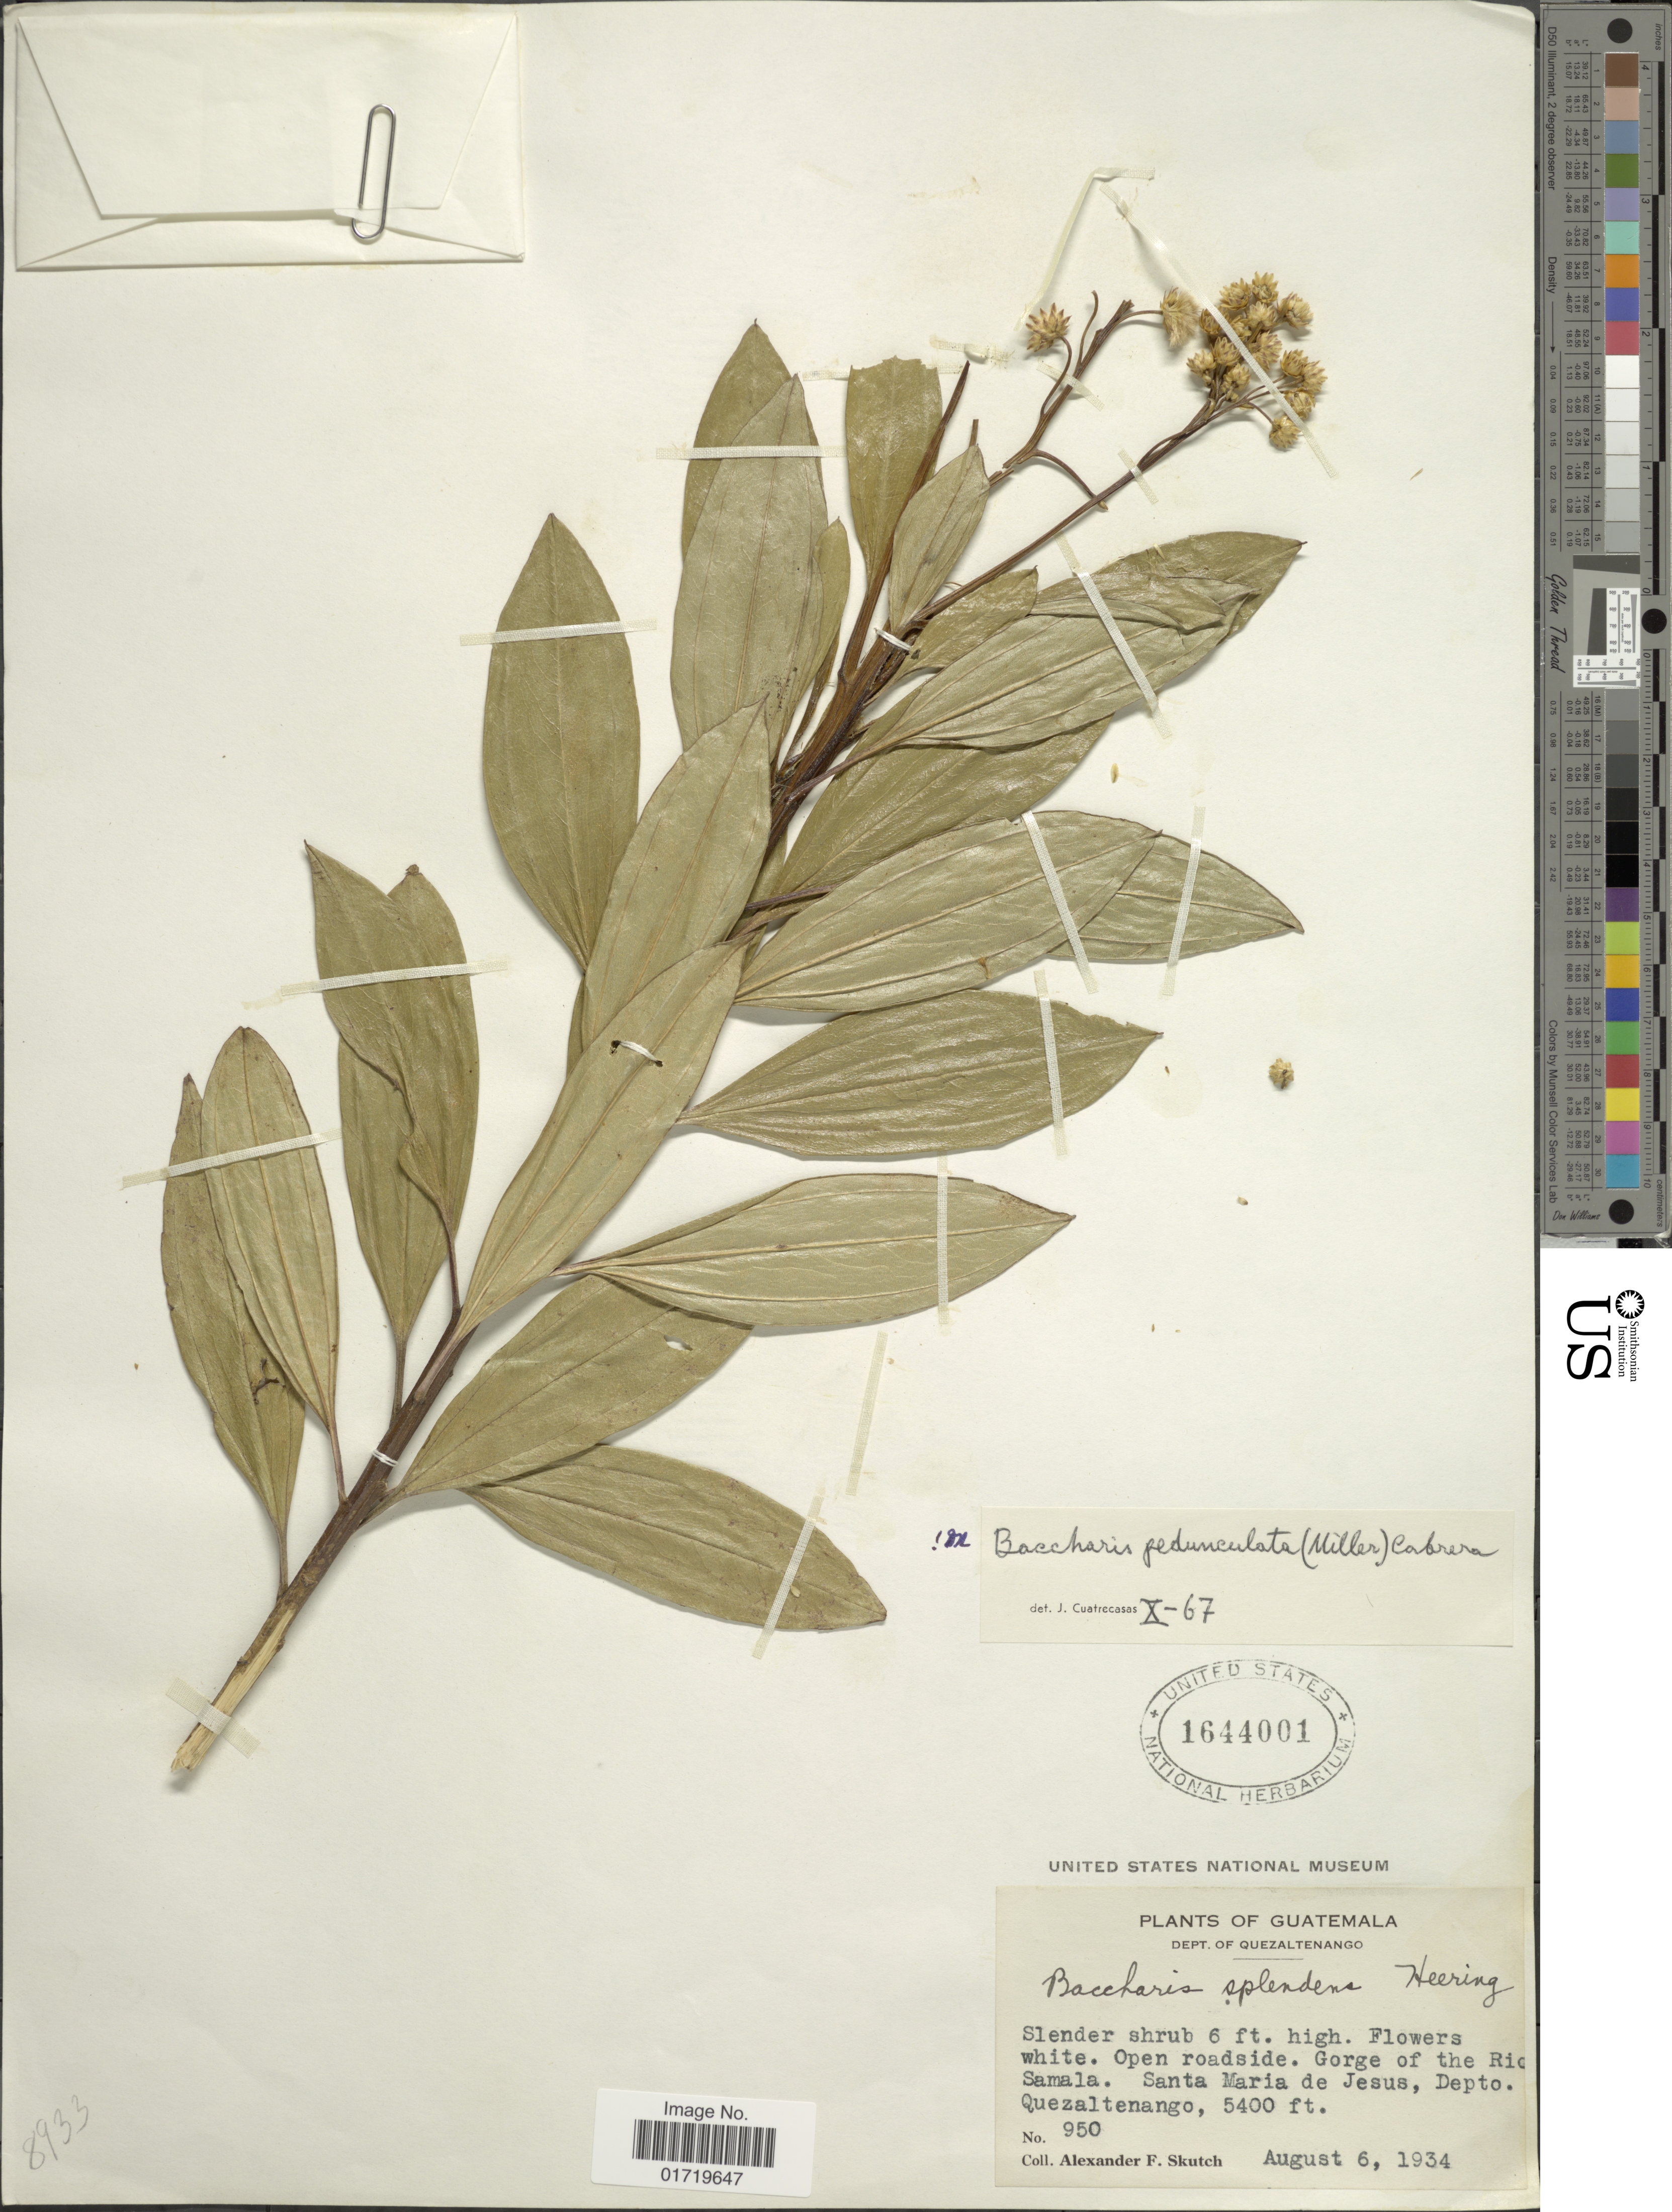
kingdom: Plantae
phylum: Tracheophyta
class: Magnoliopsida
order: Asterales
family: Asteraceae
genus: Baccharis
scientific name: Baccharis pedunculata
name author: (Mill.) Cabrera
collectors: A. F. Skutch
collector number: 950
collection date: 1934-08-06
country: Guatemala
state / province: Quetzaltenango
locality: Open roadside, Gorge of the Rio Samala, Santa Maria de Jesus, Depto. Quezaltenango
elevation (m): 1646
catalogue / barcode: US 1644001